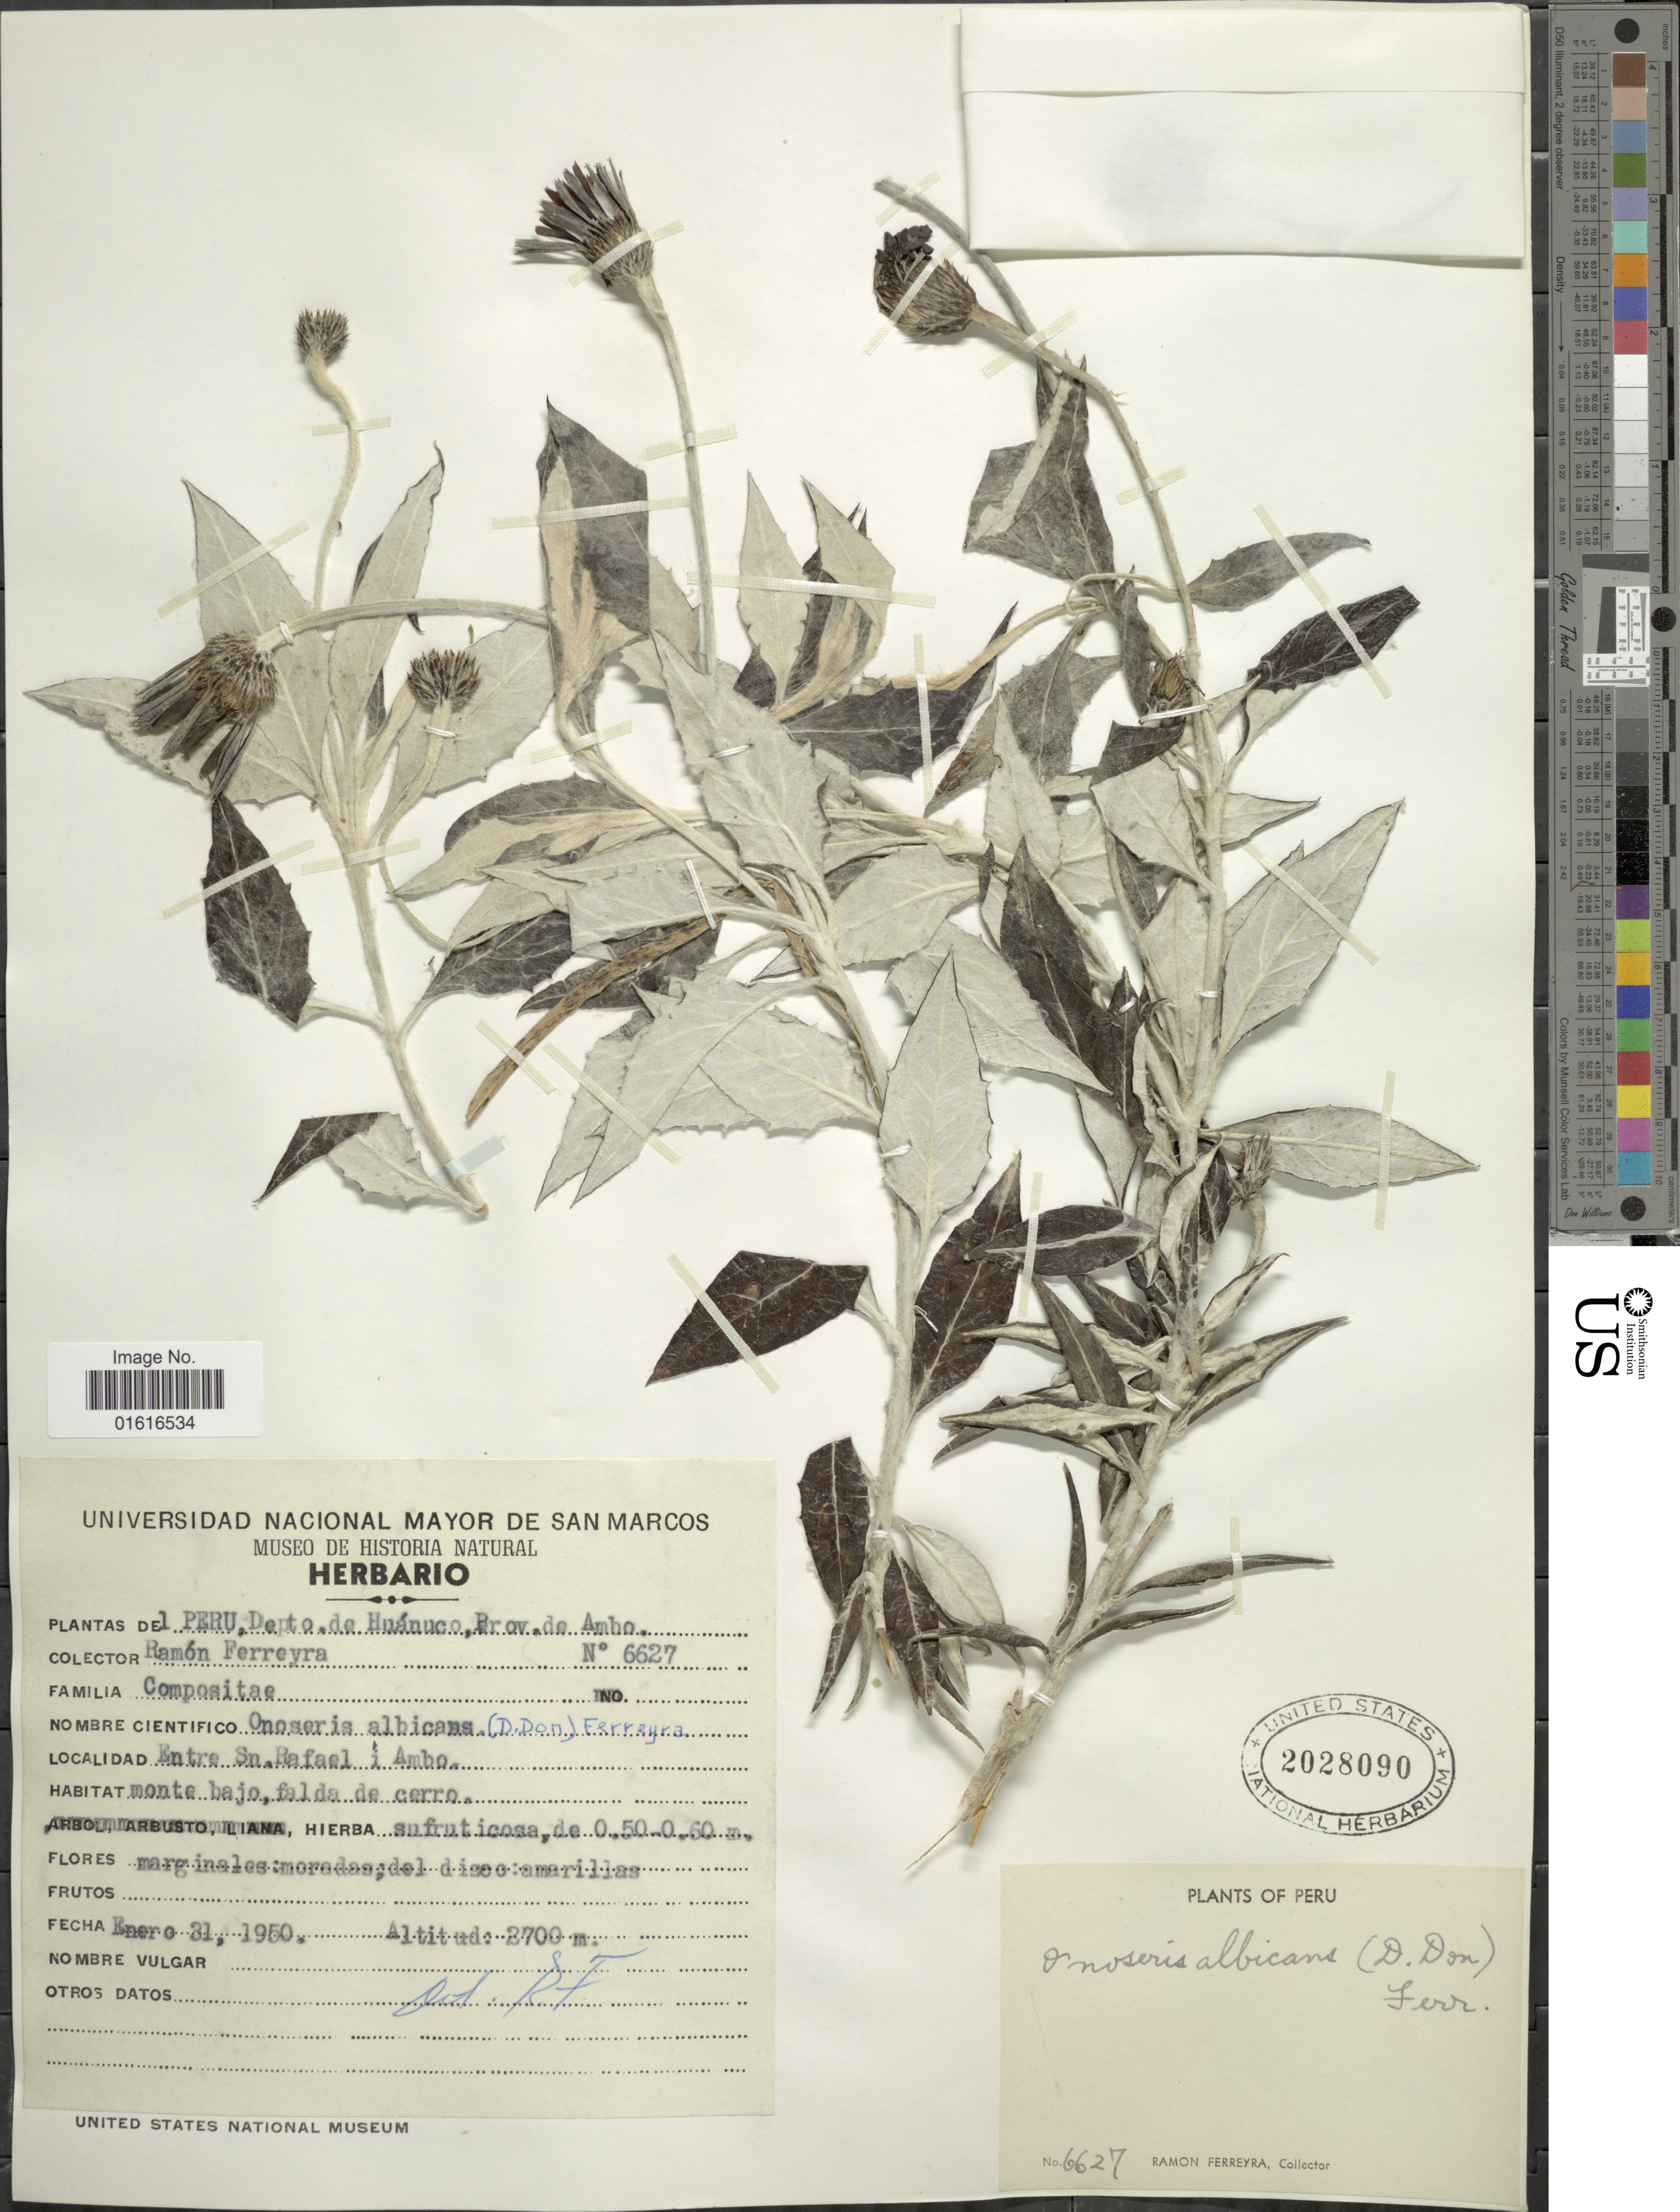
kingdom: Plantae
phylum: Tracheophyta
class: Magnoliopsida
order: Asterales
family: Asteraceae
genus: Onoseris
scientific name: Onoseris albicans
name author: (D. Don) Ferreyra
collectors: R. A. Ferreyra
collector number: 6627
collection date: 1950-01-31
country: Peru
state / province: Huánuco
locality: Entre Sn. Rafael i Ambo, Prov. de Ambo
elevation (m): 2700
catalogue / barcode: US 2028090